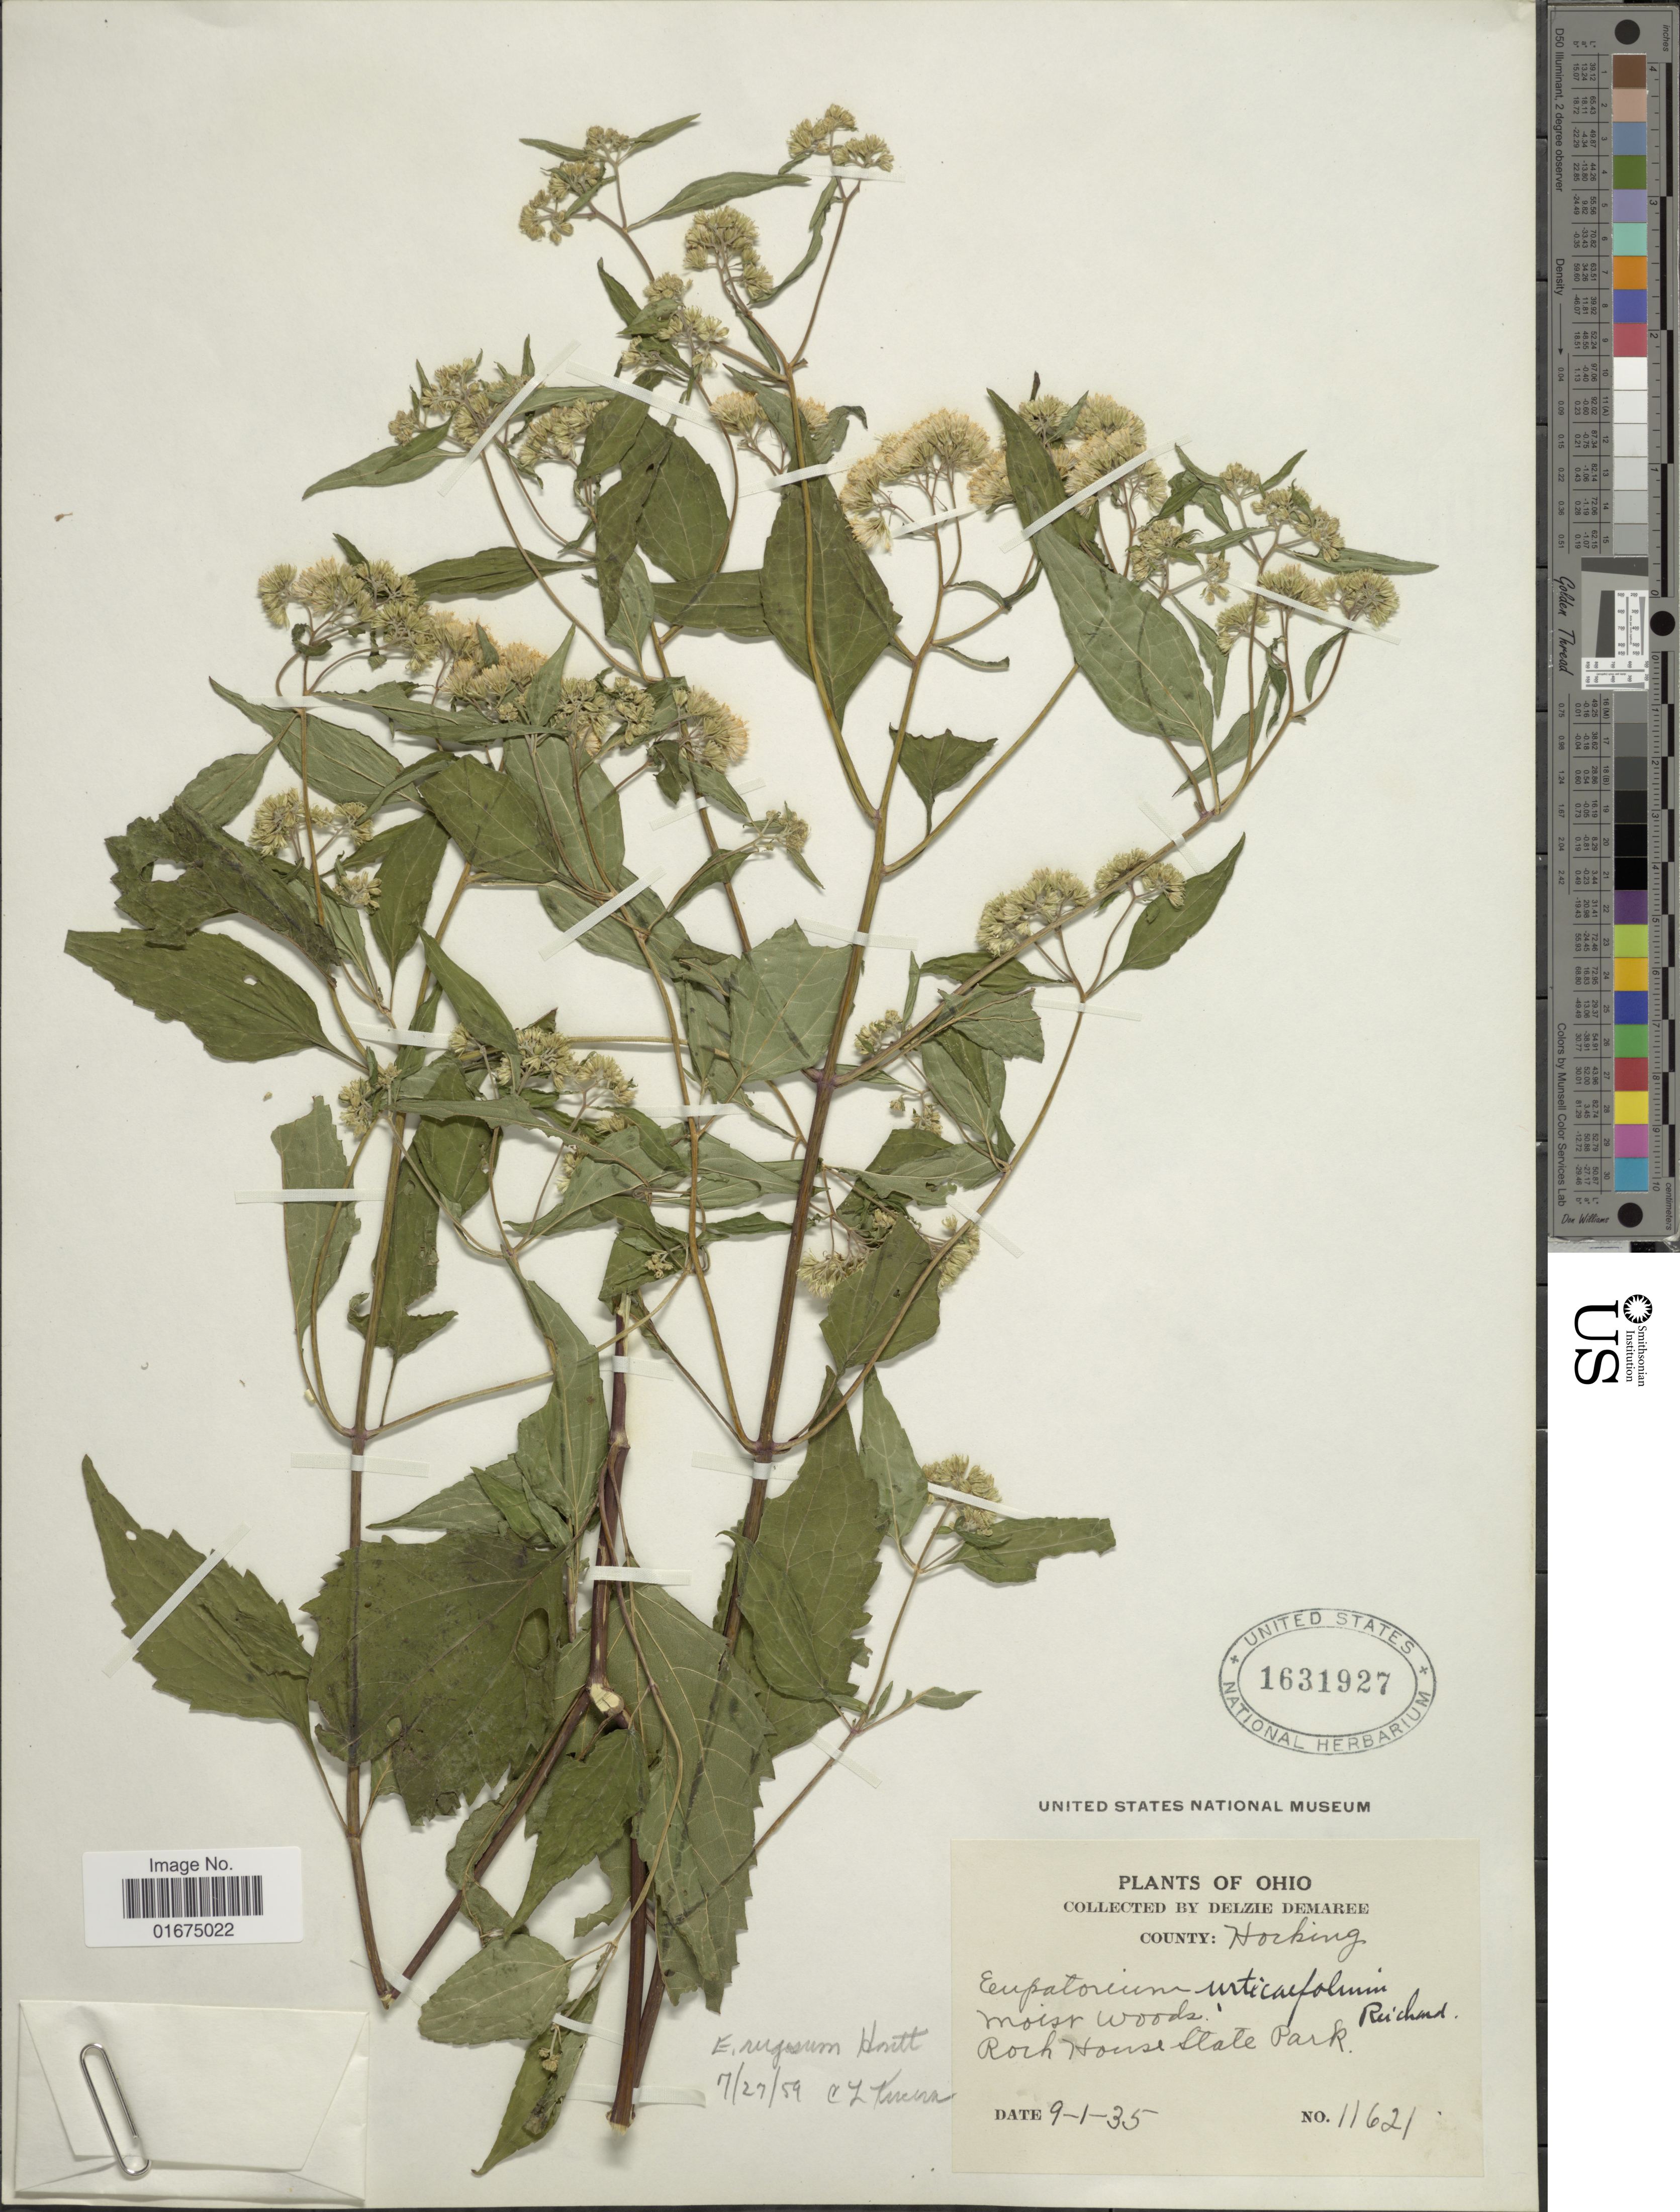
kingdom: Plantae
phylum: Tracheophyta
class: Magnoliopsida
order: Asterales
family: Asteraceae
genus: Ageratina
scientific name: Ageratina altissima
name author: (L.) R.M. King & H. Rob.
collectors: D. Demaree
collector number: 11621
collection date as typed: Transcribed d/m/y: 1/9/35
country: United States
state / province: Ohio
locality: County Horking, Rock House State Park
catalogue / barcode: US 1631927